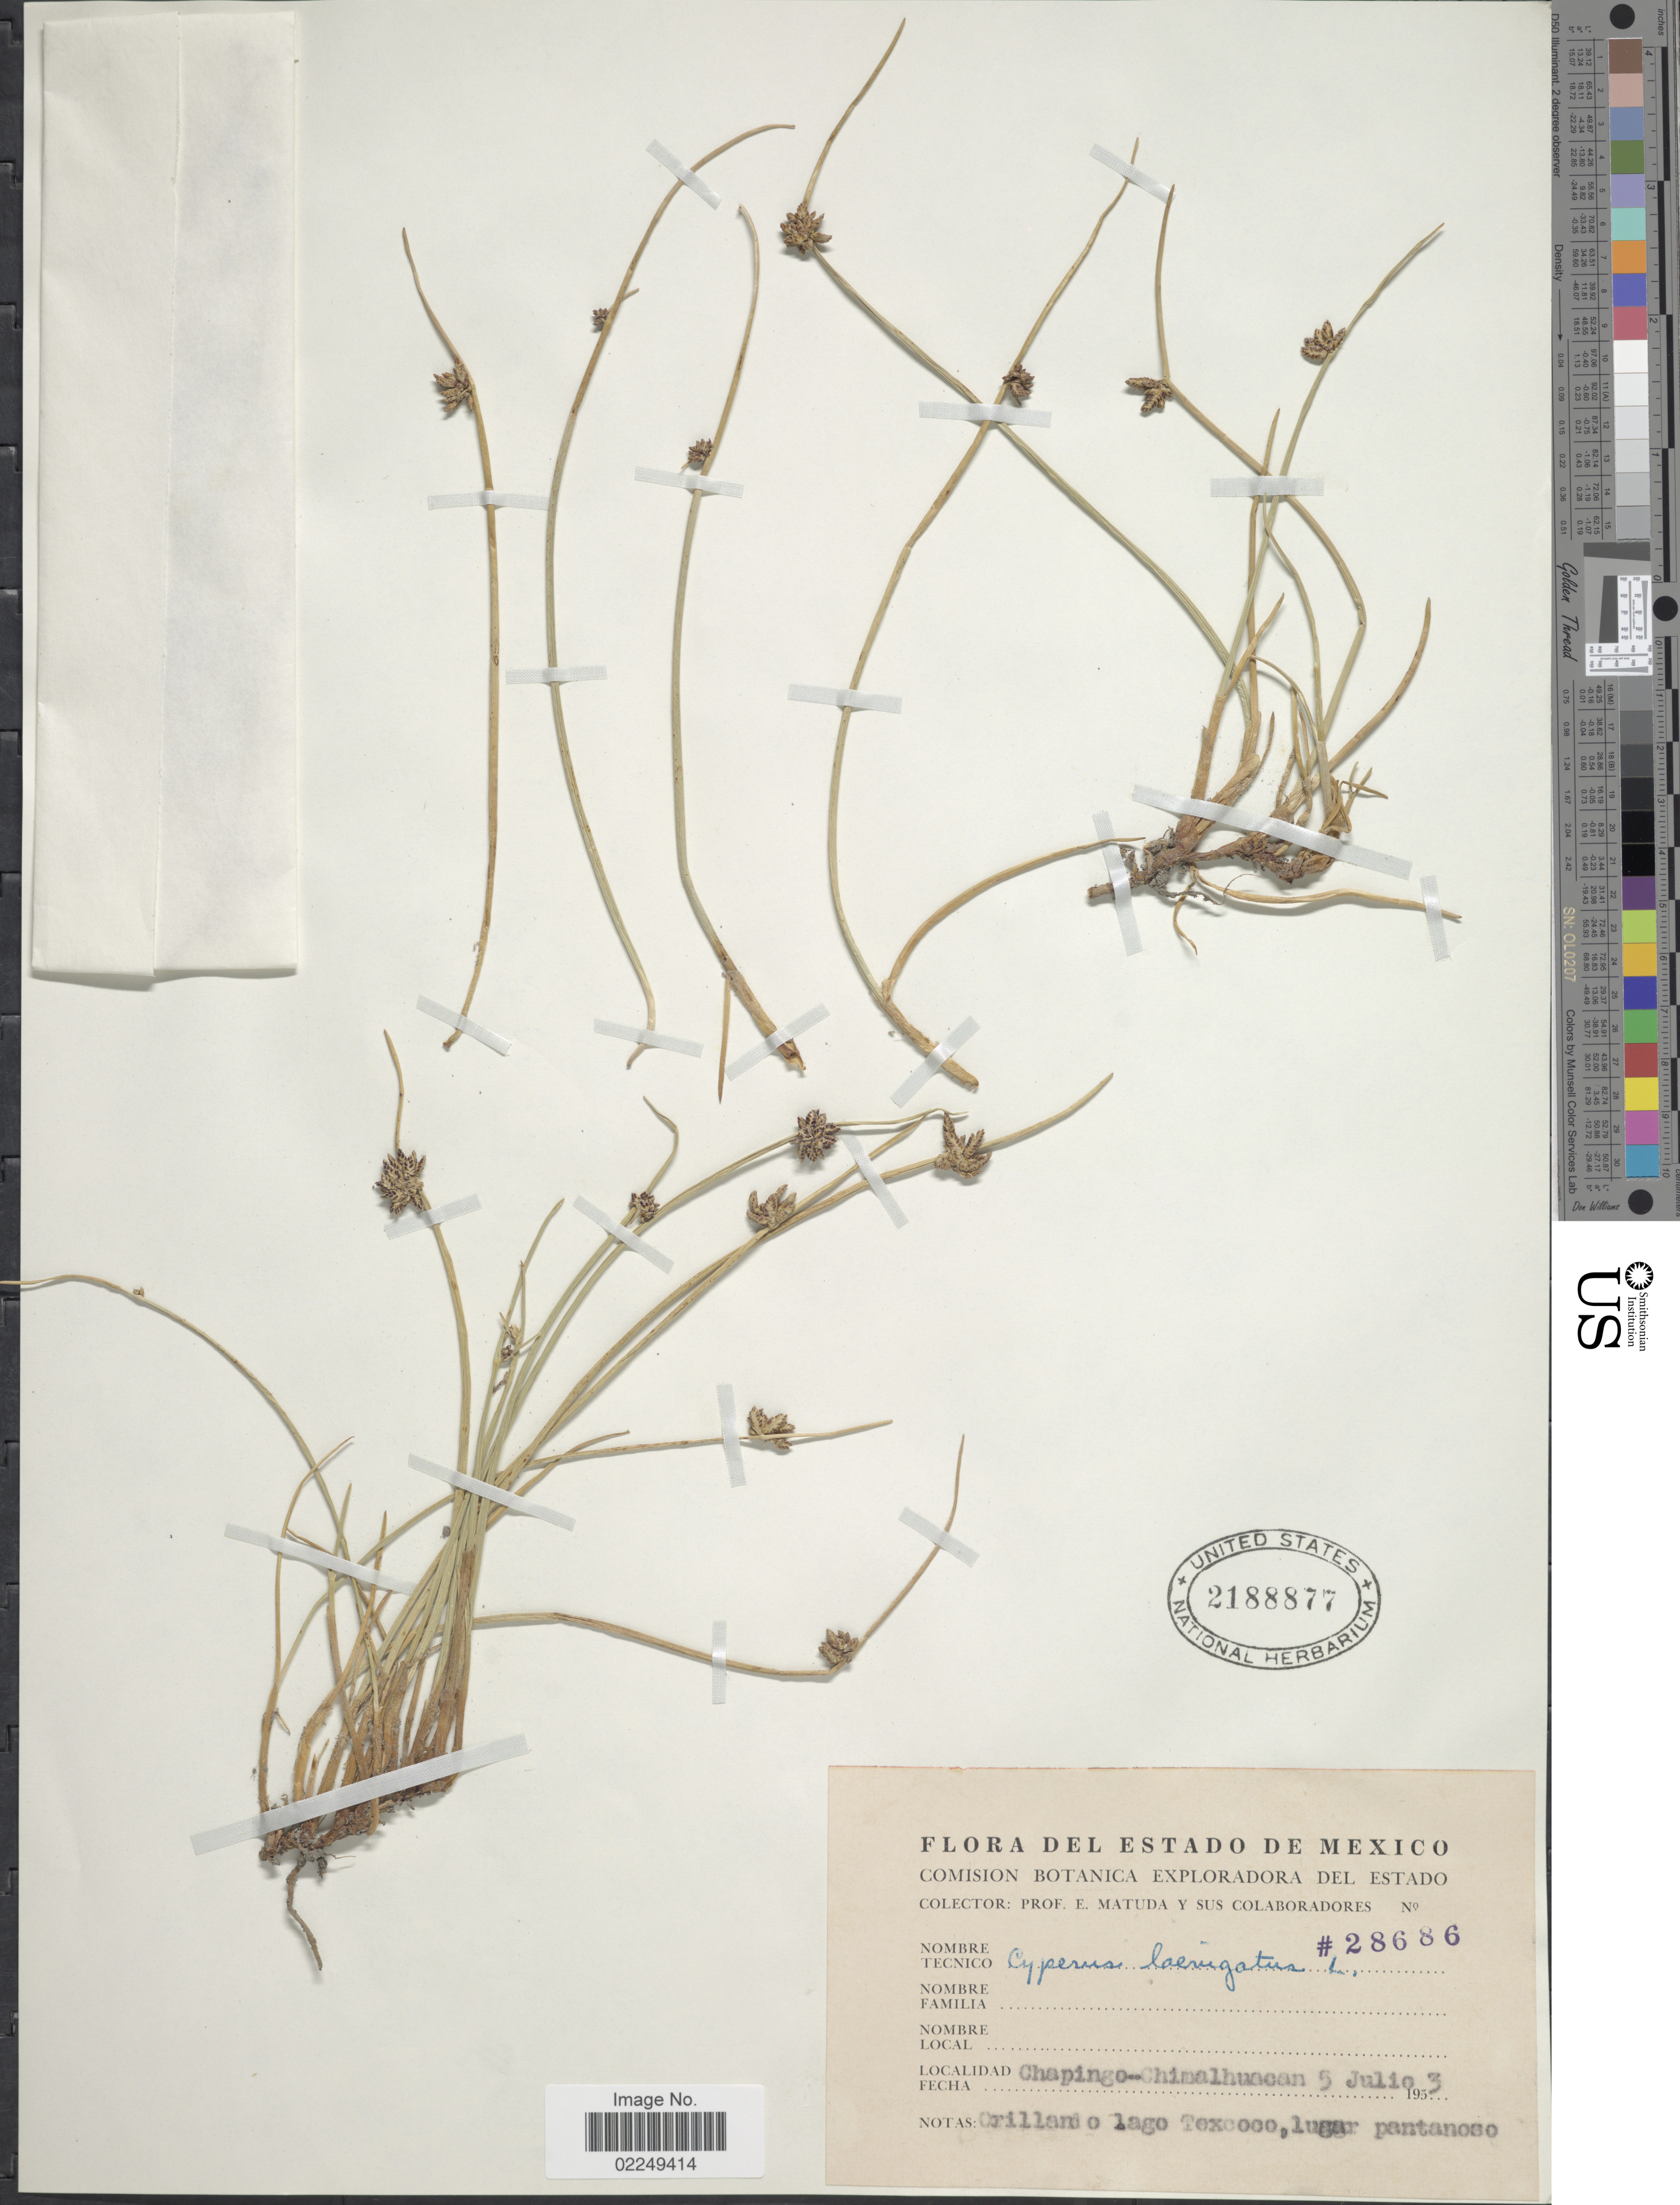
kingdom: Plantae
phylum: Tracheophyta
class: Liliopsida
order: Poales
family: Cyperaceae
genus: Cyperus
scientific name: Cyperus laevigatus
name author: L.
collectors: E. Matuda & Sus Colaboradores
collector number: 28686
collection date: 1953-07-05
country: Mexico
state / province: México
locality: Del Estado de Mexico, Chapingo-Chimalhuacan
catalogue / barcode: US 2188877